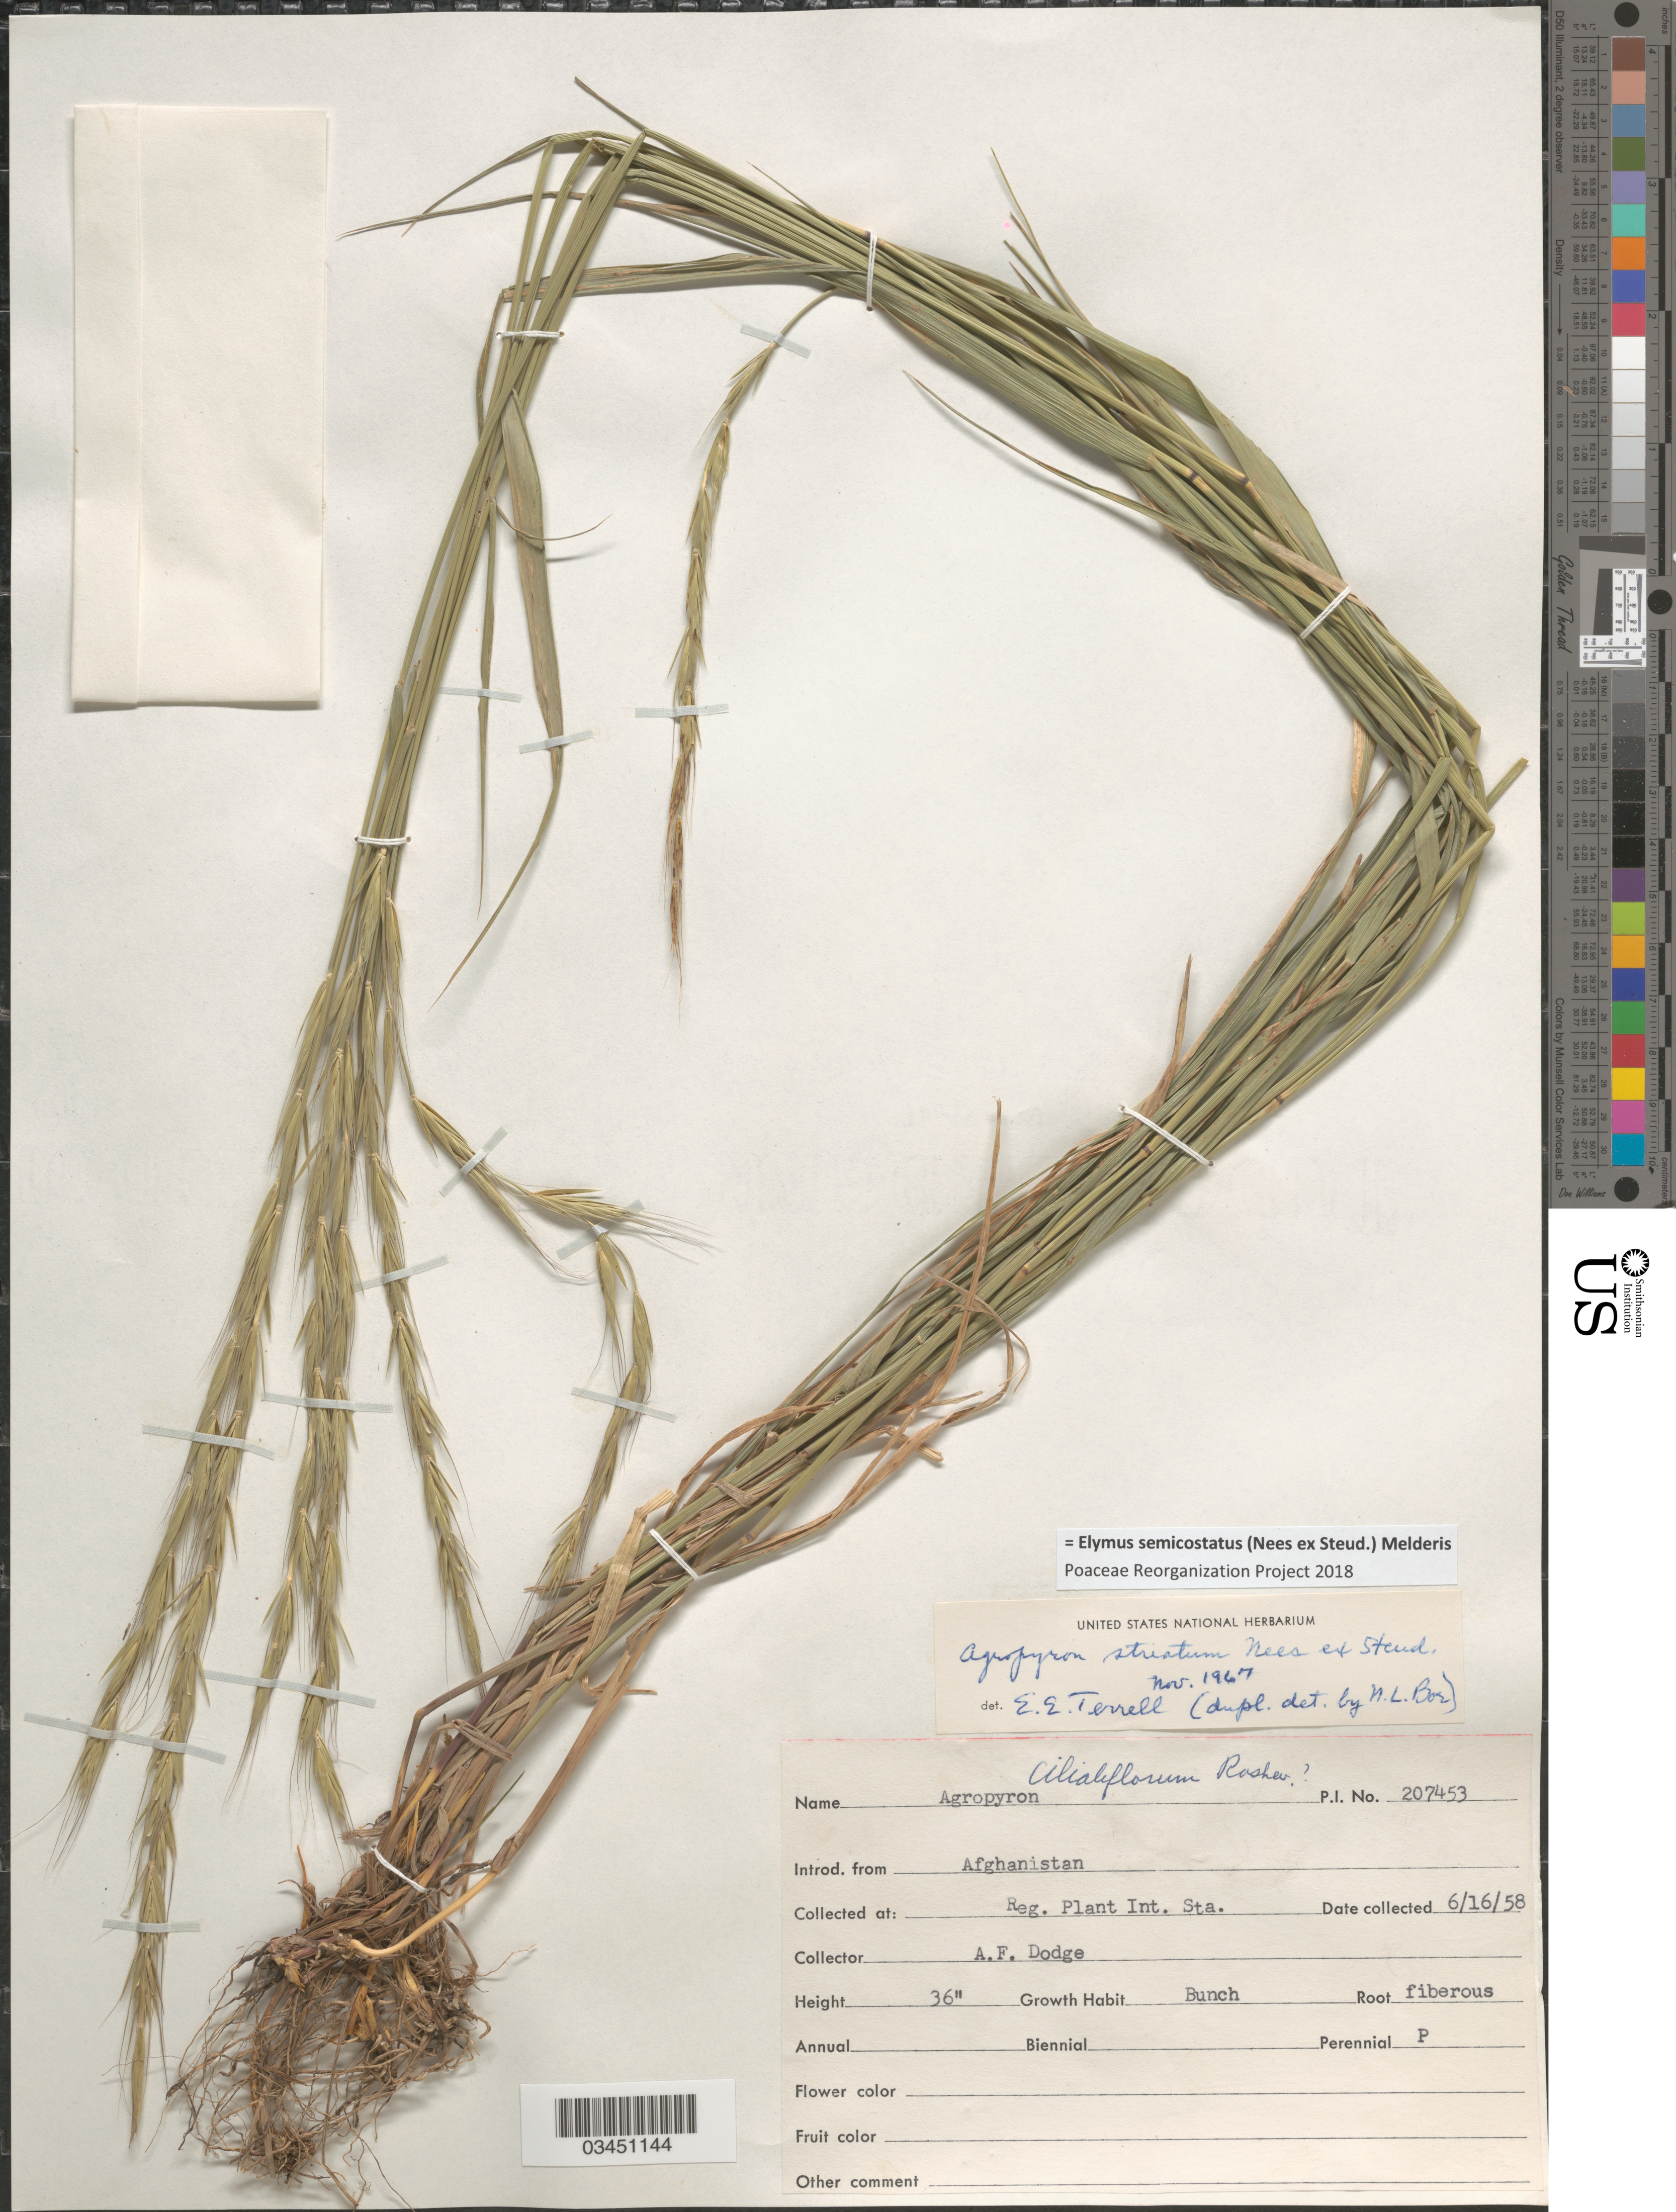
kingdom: Plantae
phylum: Tracheophyta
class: Liliopsida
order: Poales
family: Poaceae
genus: Elymus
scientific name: Elymus semicostatus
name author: (Nees ex Steud.) Melderis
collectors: A. Dodge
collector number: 207453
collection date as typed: Transcribed d/m/y: 16/6/58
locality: Reg. Plant Int. Sta.